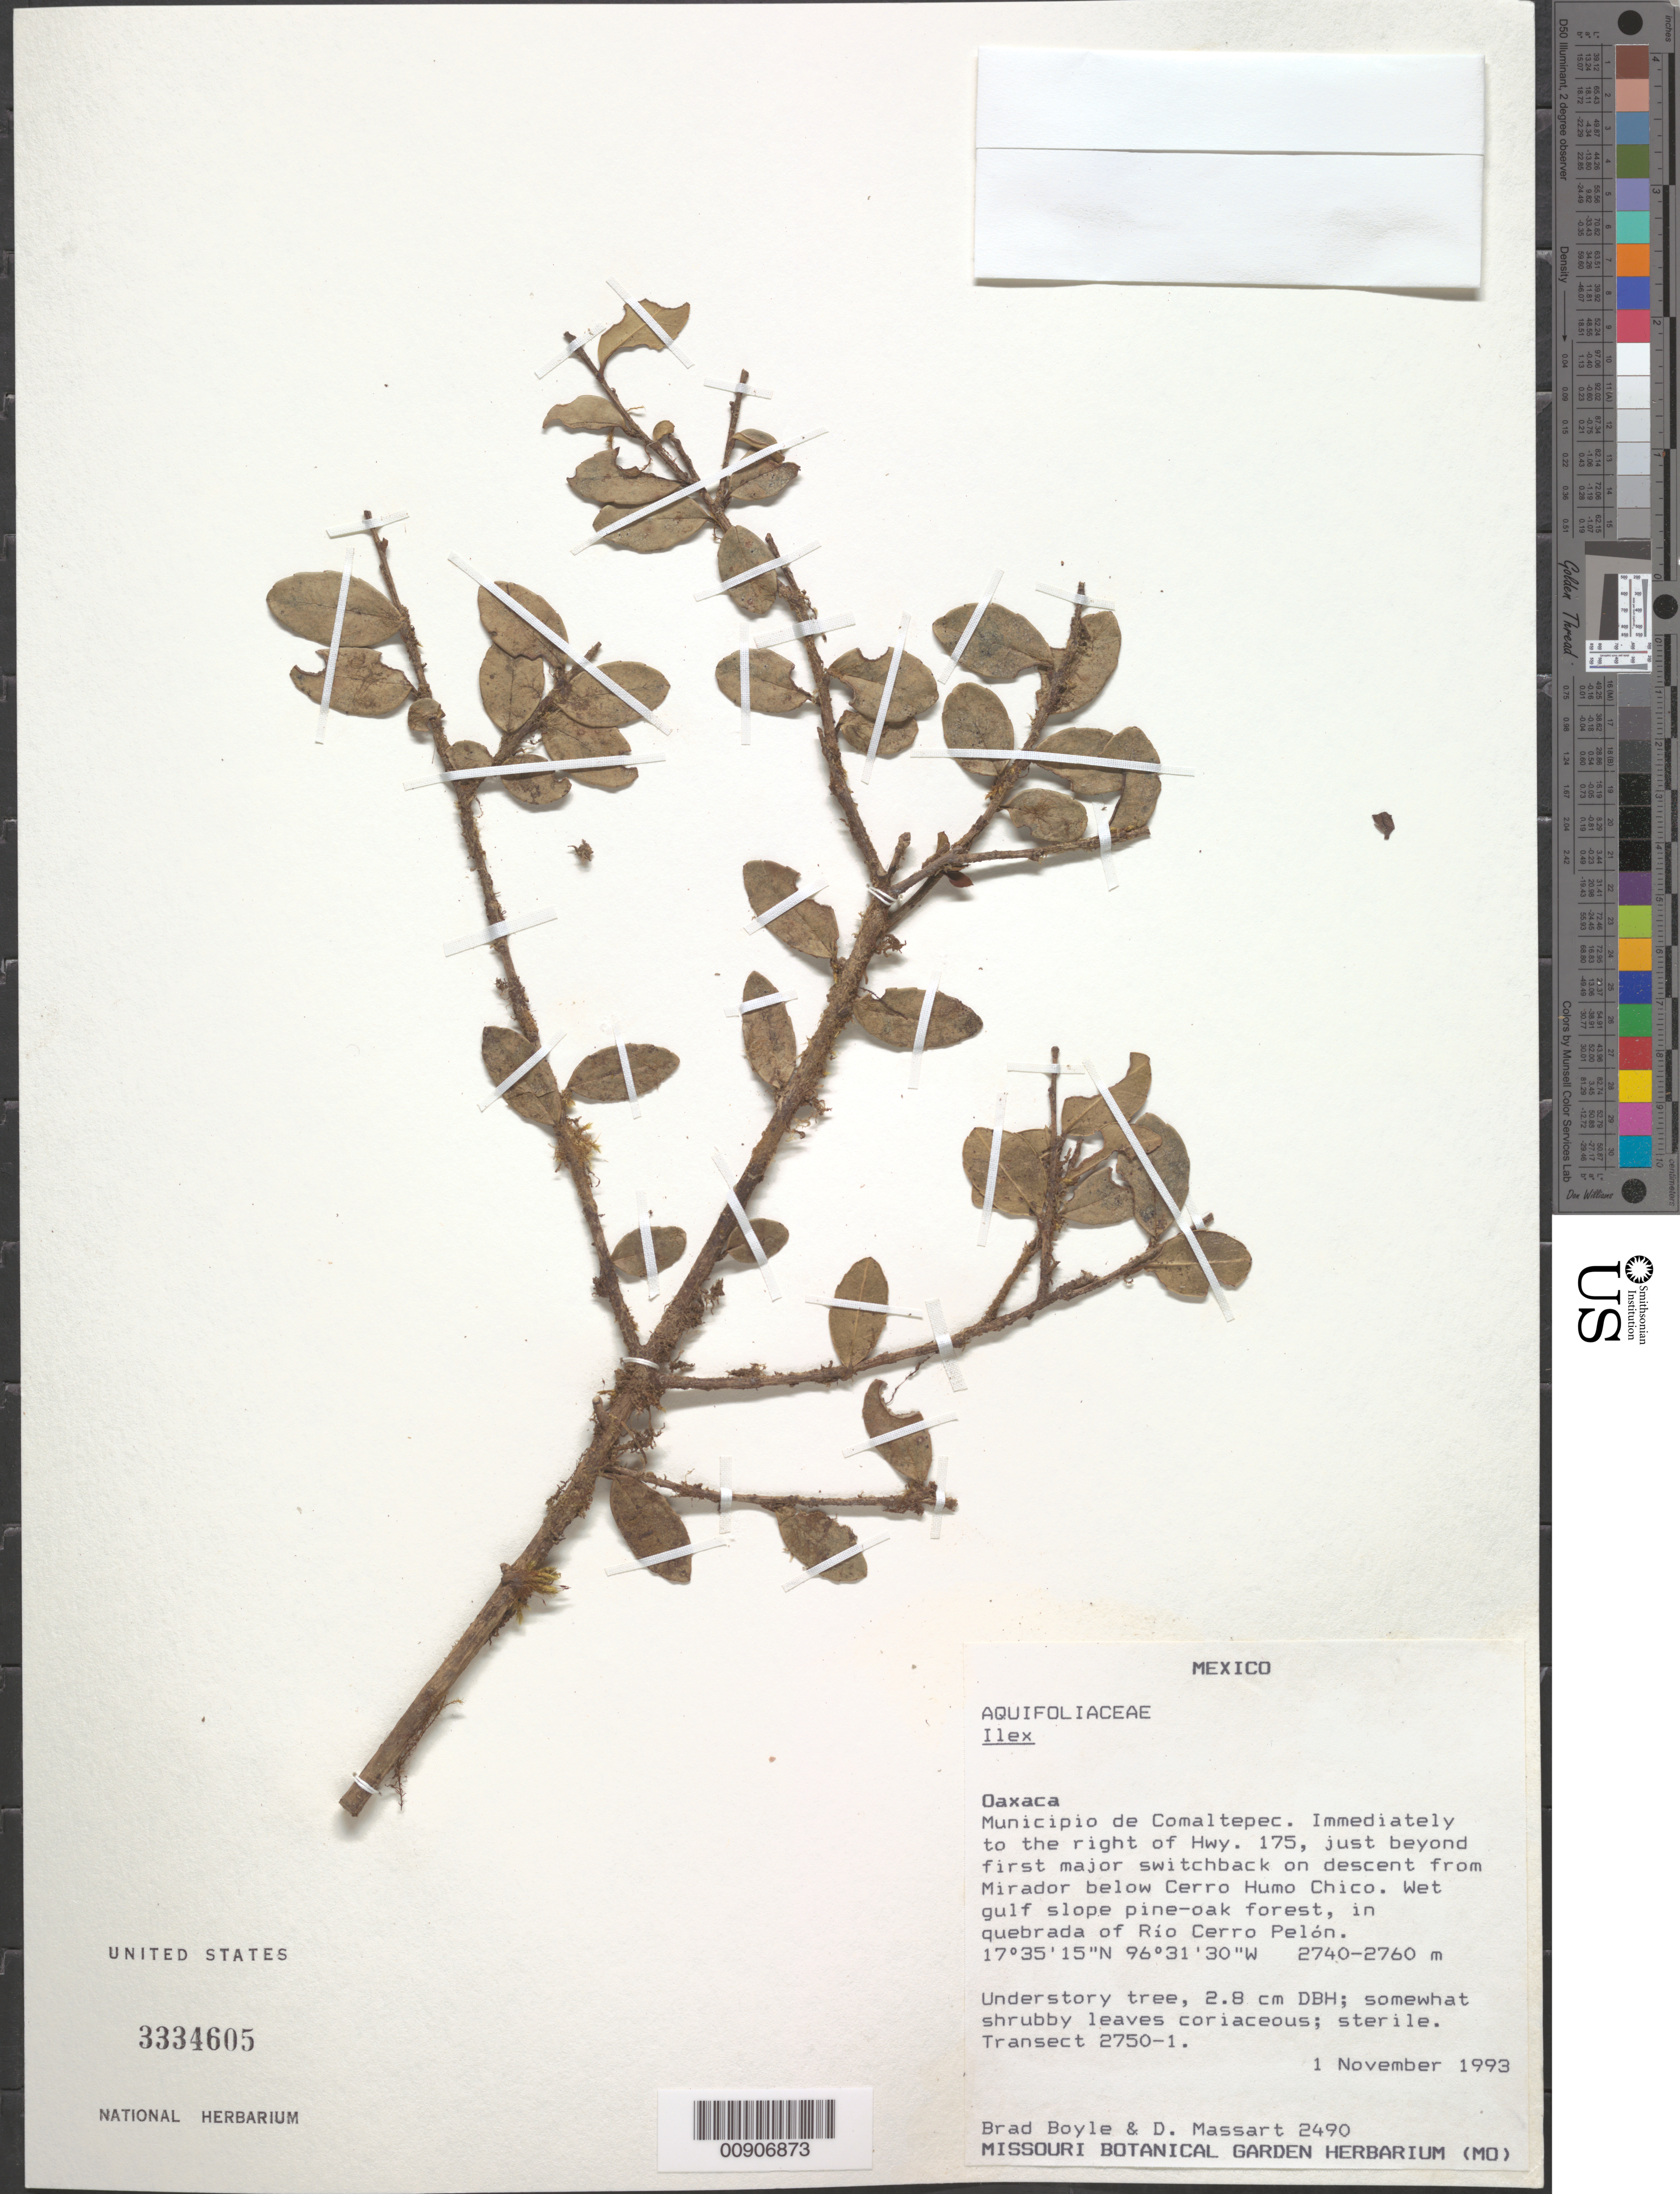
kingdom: Plantae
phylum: Tracheophyta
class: Magnoliopsida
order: Aquifoliales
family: Aquifoliaceae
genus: Ilex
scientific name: Ilex sp.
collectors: J. D. Boeke & Massart, D.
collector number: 2490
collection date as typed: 01 Nov 1993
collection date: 1993-11-01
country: Mexico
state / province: Oaxaca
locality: Oaxaca: Mpio. de Comaltepec. Immediately to the right of Hwy. 175, just beyond first major swithback on descent from Mirador below Cerro Humo Chico. In quebrada of Río Cerro Pelón.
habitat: Wet gulf slope pine-oak forest, in quebrada of Río.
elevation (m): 2760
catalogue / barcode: US 3334605